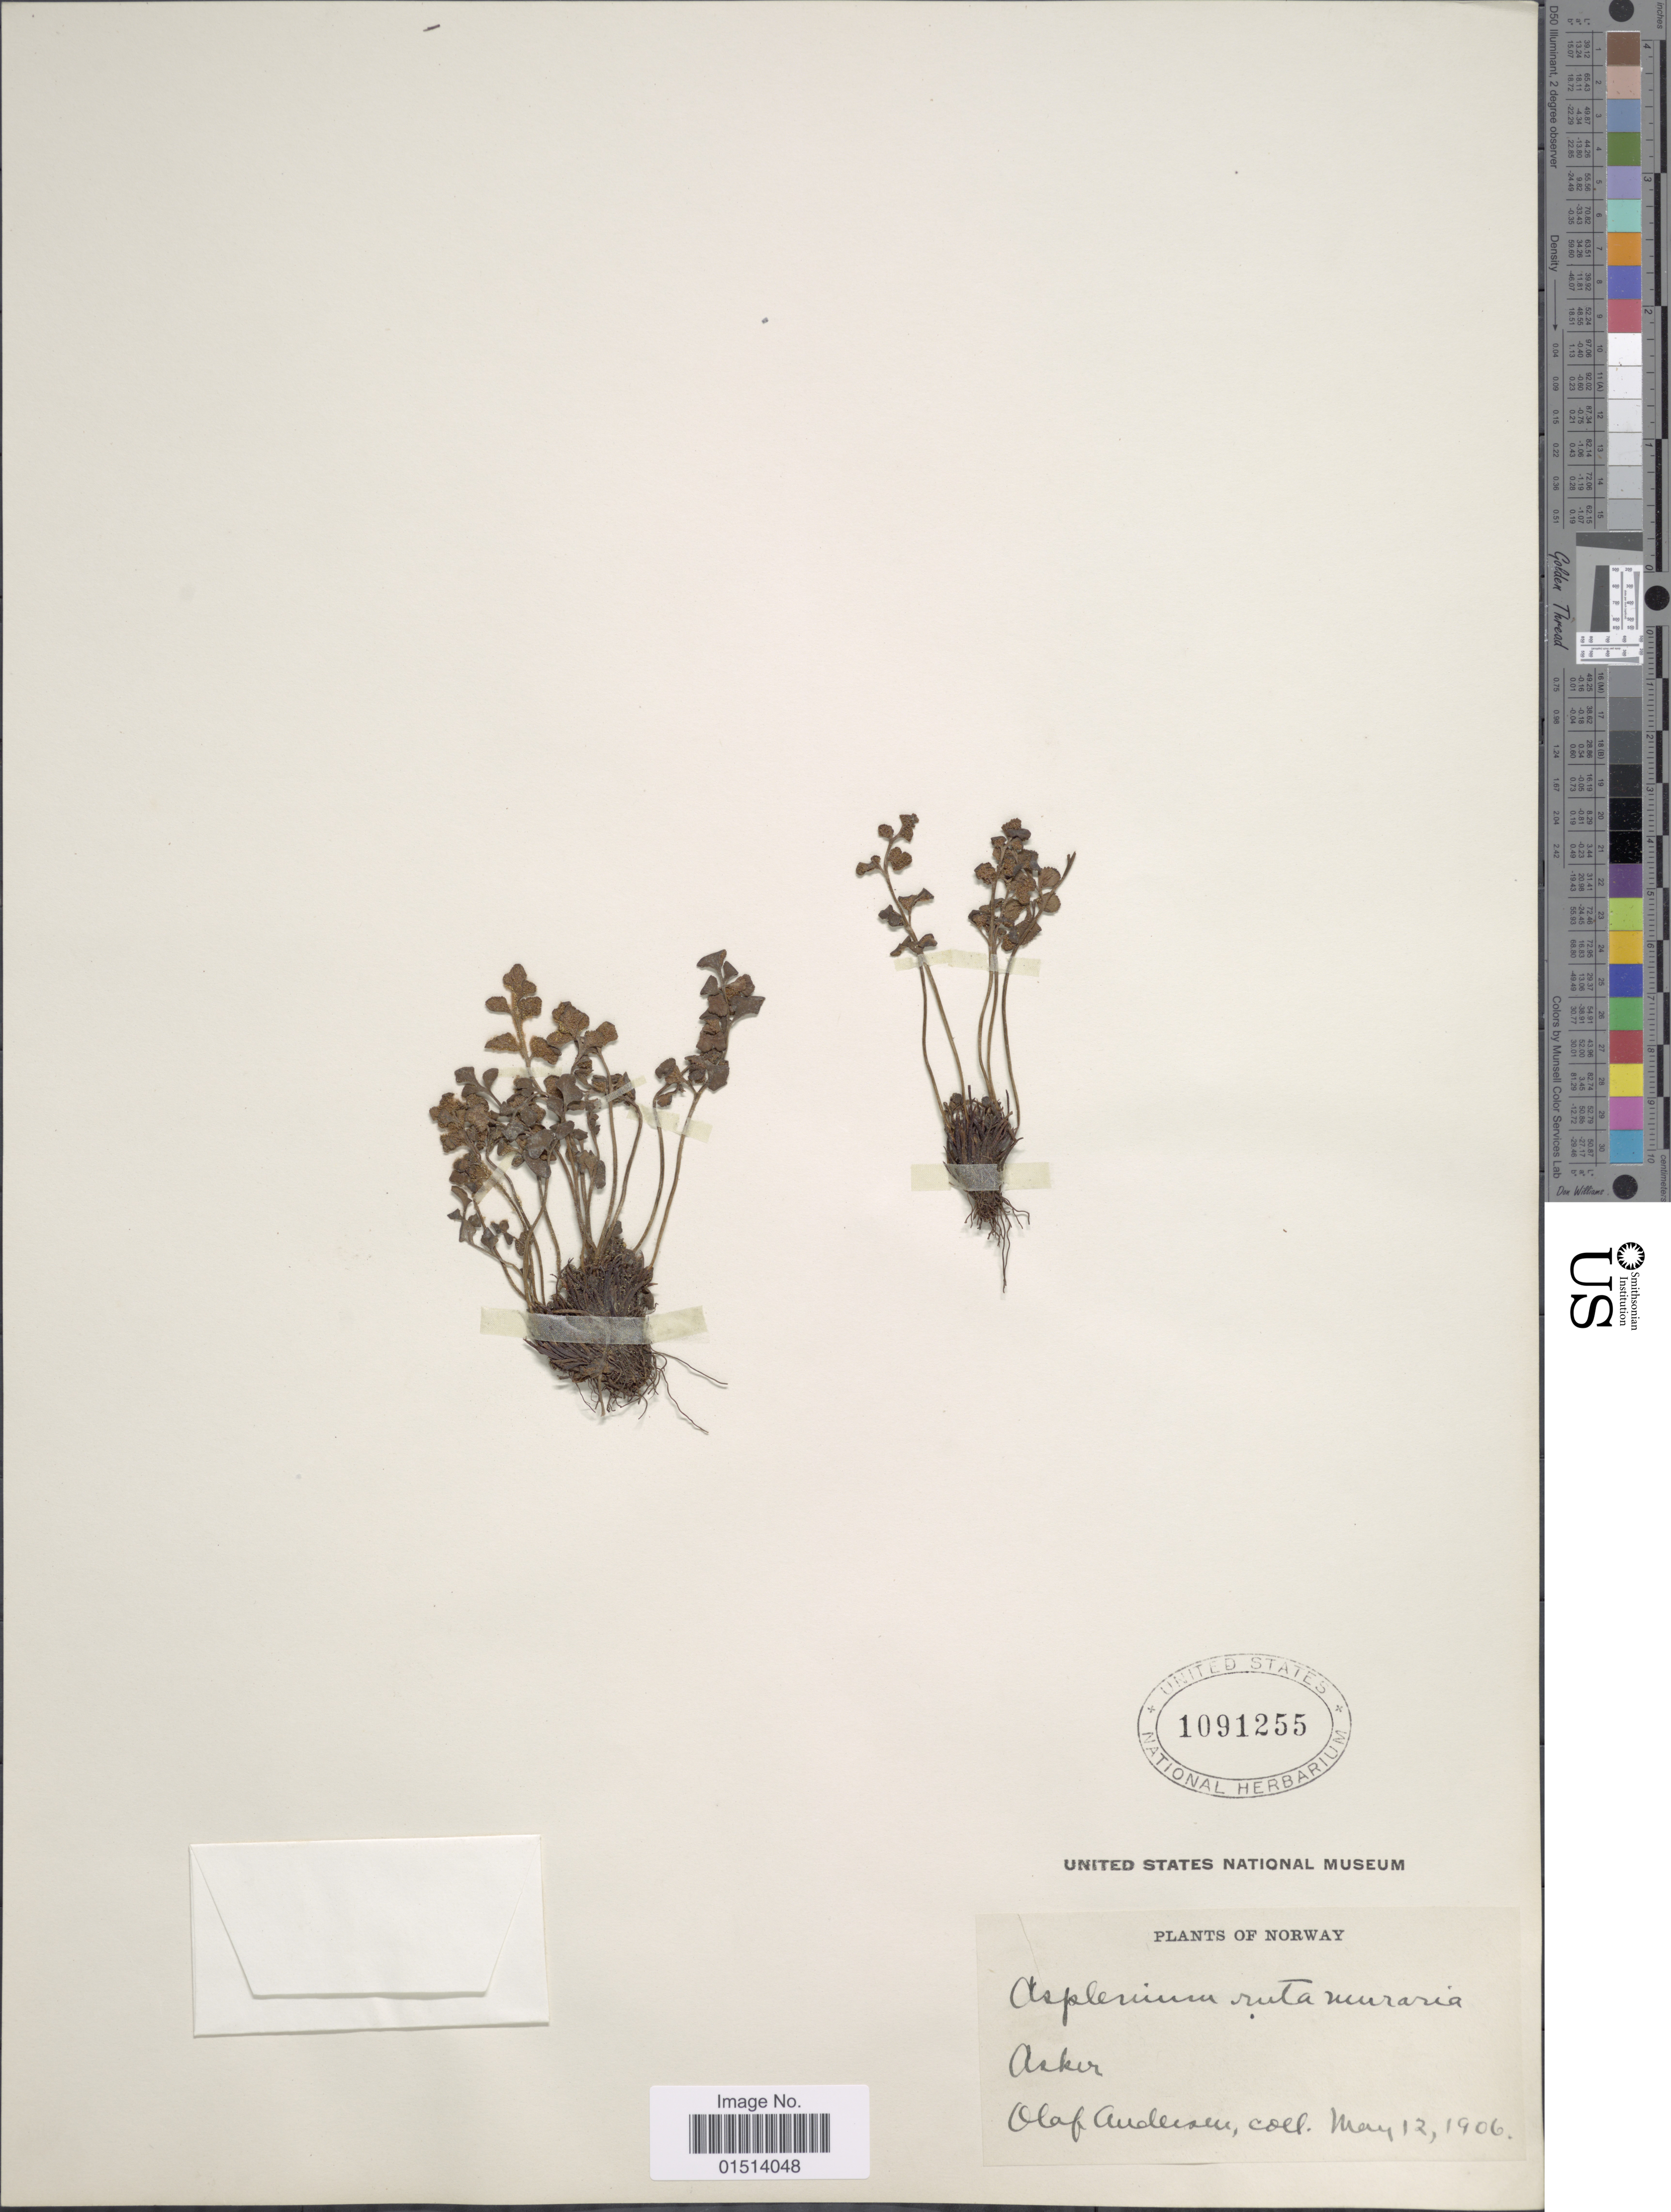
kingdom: Plantae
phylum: Tracheophyta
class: Polypodiopsida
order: Polypodiales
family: Aspleniaceae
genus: Asplenium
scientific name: Asplenium ruta-muraria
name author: L.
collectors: O. Andersson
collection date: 1906-05-12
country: Norway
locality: Asker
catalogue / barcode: US 1091255